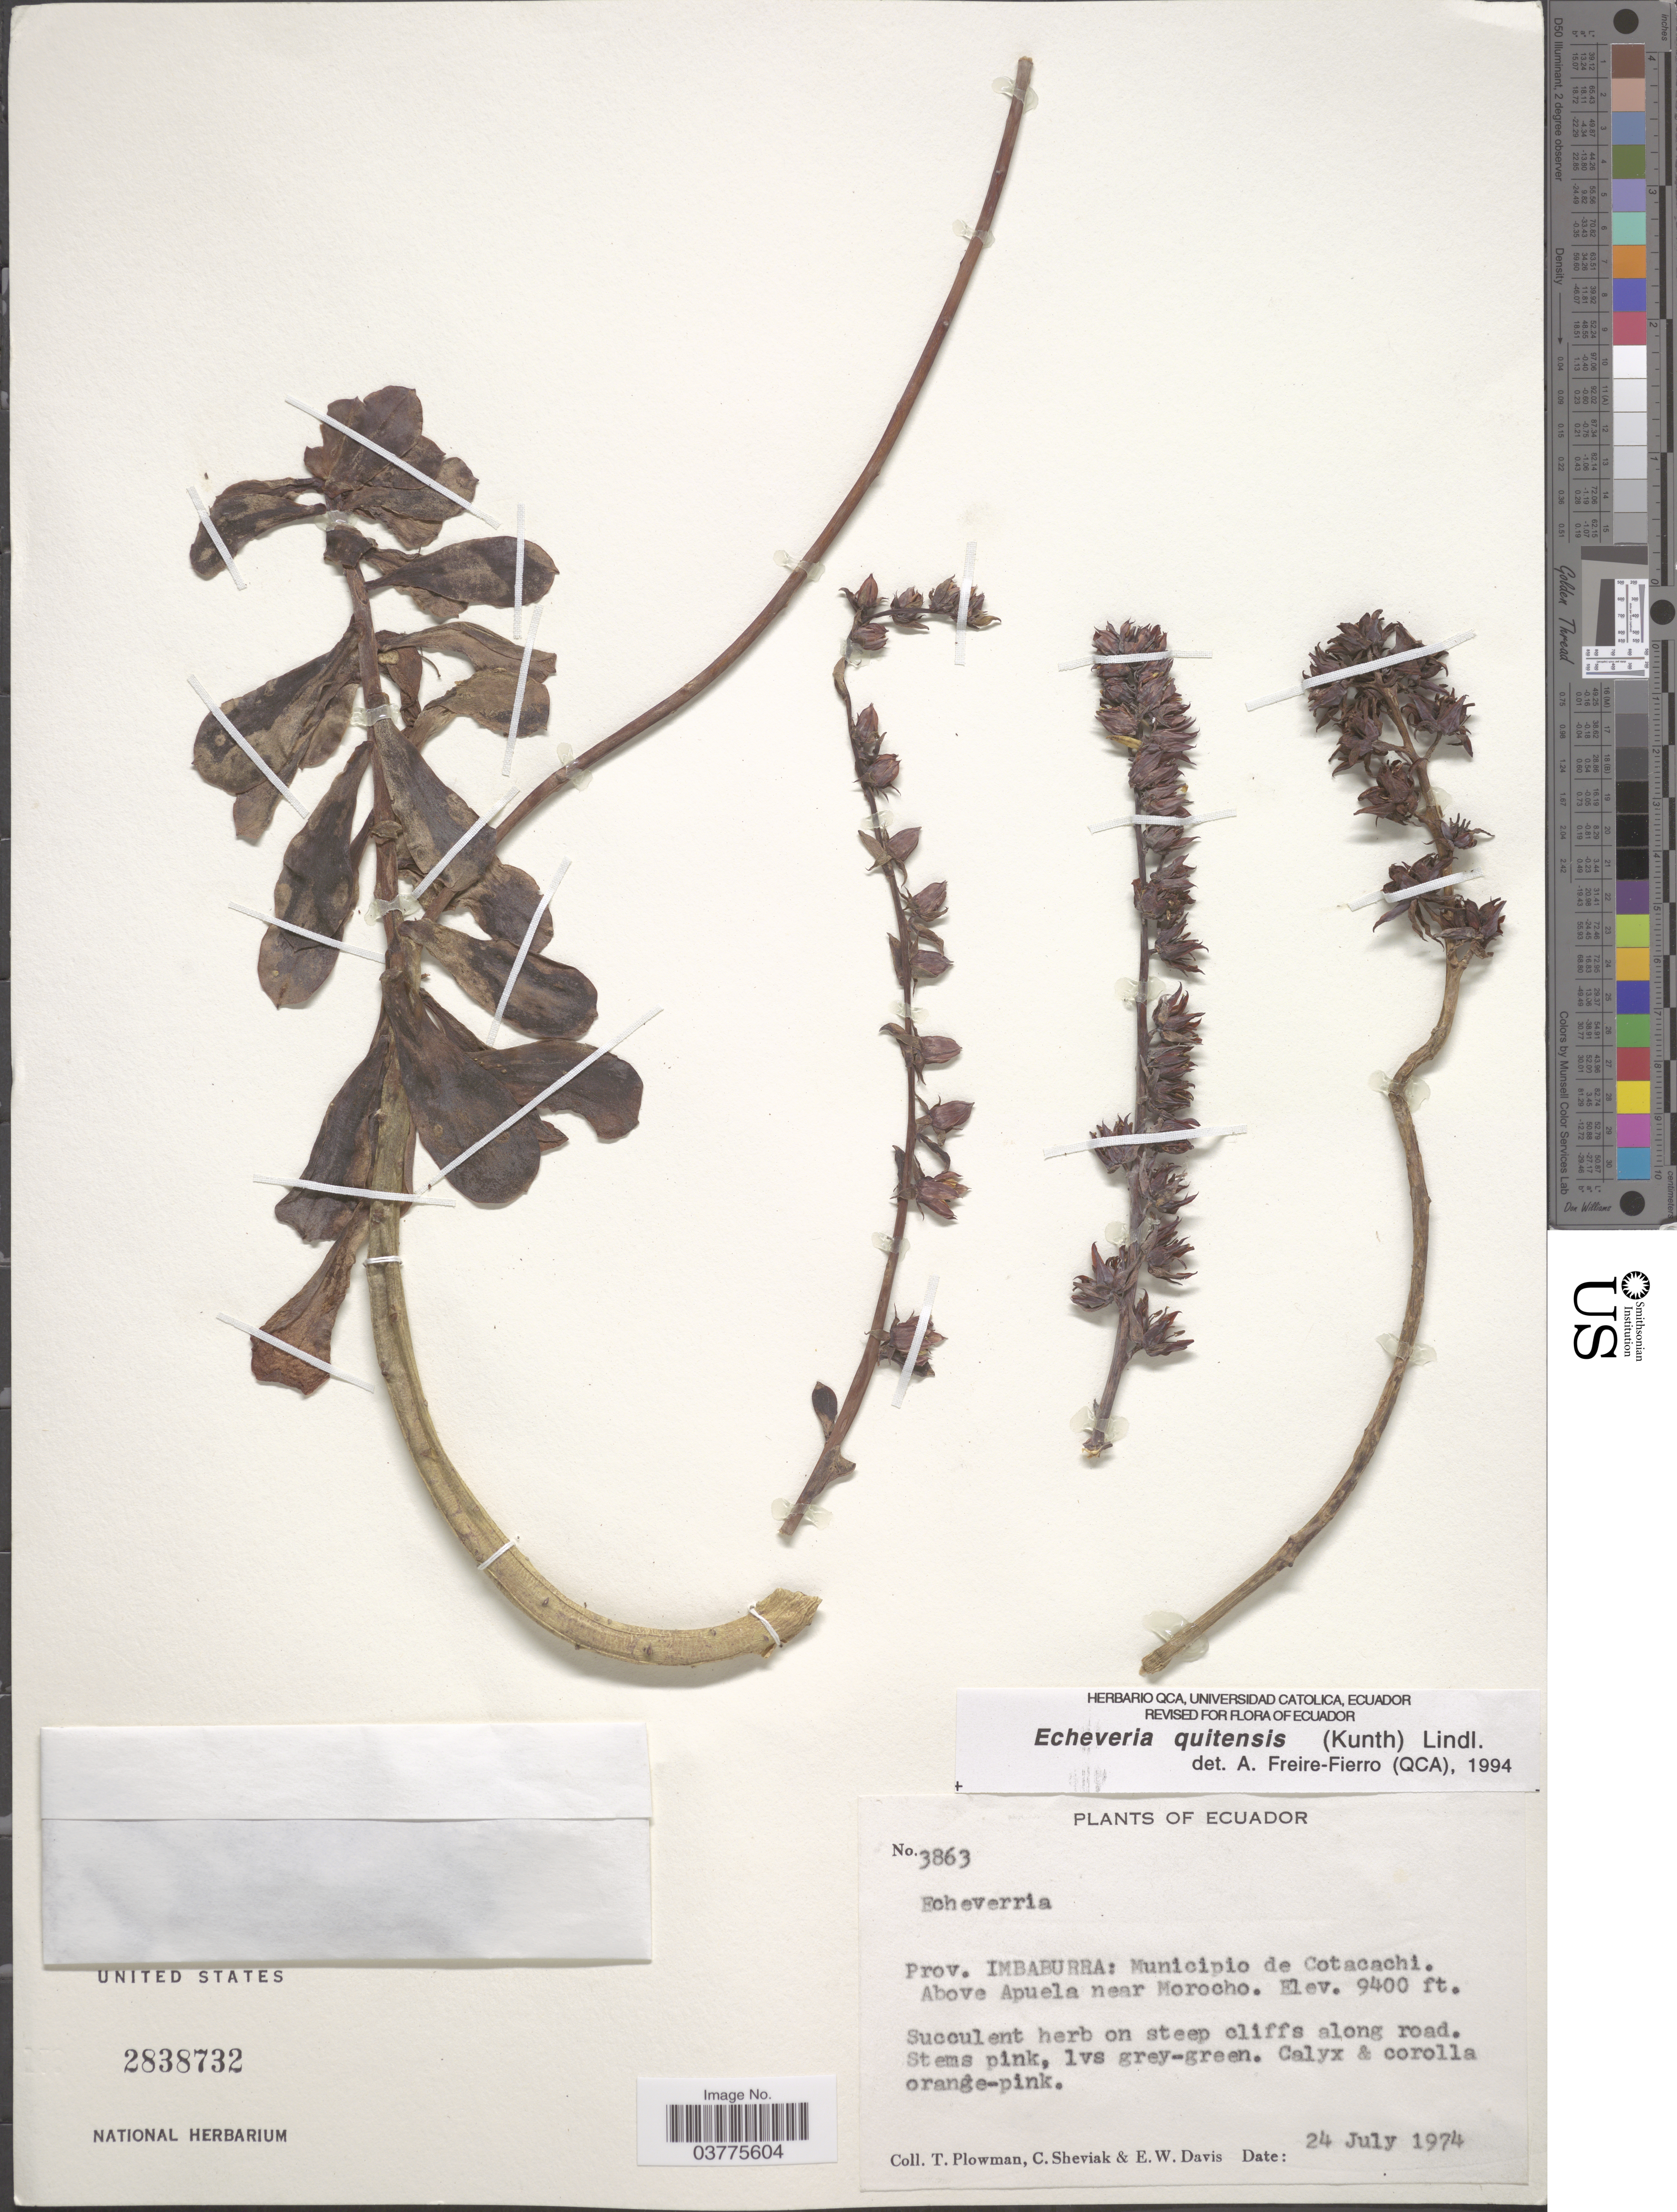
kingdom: Plantae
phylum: Tracheophyta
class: Magnoliopsida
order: Saxifragales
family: Crassulaceae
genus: Echeveria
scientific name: Echeveria quitensis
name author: (Kunth) Lindl.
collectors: T. Plowman, C. J. Sheviak & E. W. Davis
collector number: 3863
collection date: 1974-07-24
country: Ecuador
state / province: Imbabura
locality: Prov. Imbaburra: Municipio de Cotacachi. Above Apuela near Morocho.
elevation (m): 2865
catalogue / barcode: US 2838732